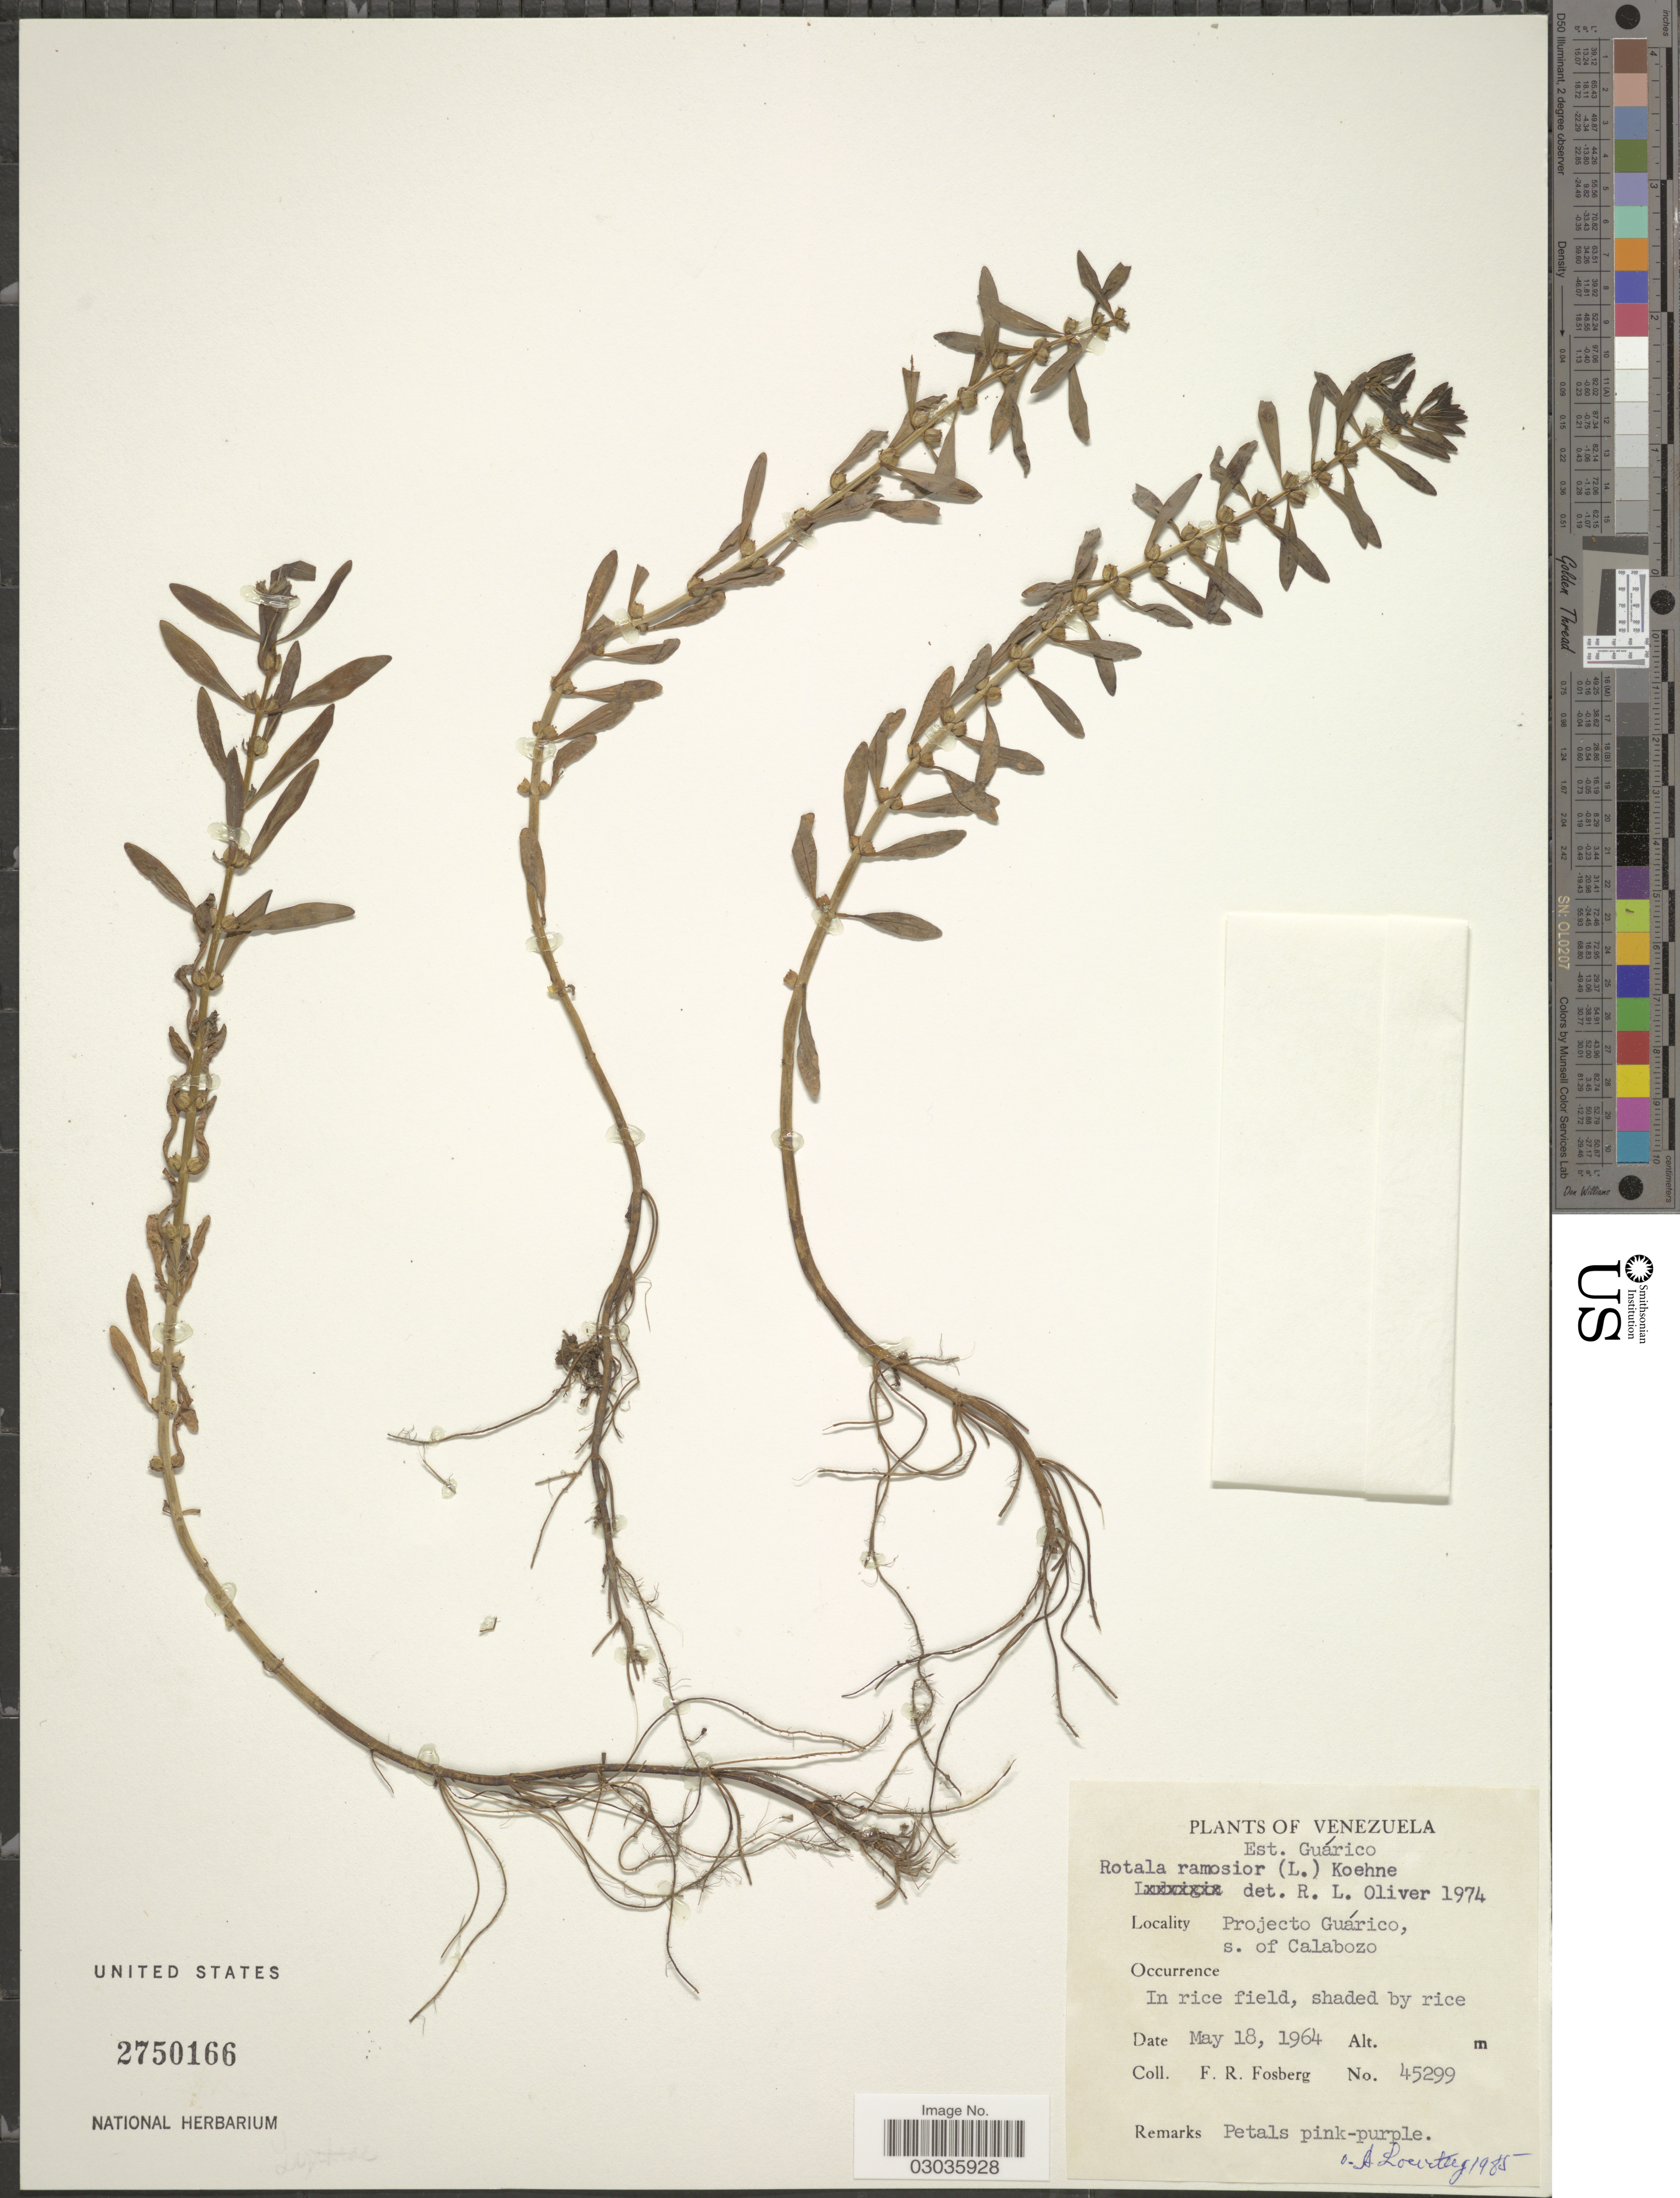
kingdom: Plantae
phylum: Tracheophyta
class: Magnoliopsida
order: Myrtales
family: Lythraceae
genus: Rotala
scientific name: Rotala ramosior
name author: (L.) Koehne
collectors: F. R. Fosberg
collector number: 45299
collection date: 1964-05-18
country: Venezuela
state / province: Guárico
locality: Projecto Guárico, s. of Calabozo.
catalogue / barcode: US 2750166